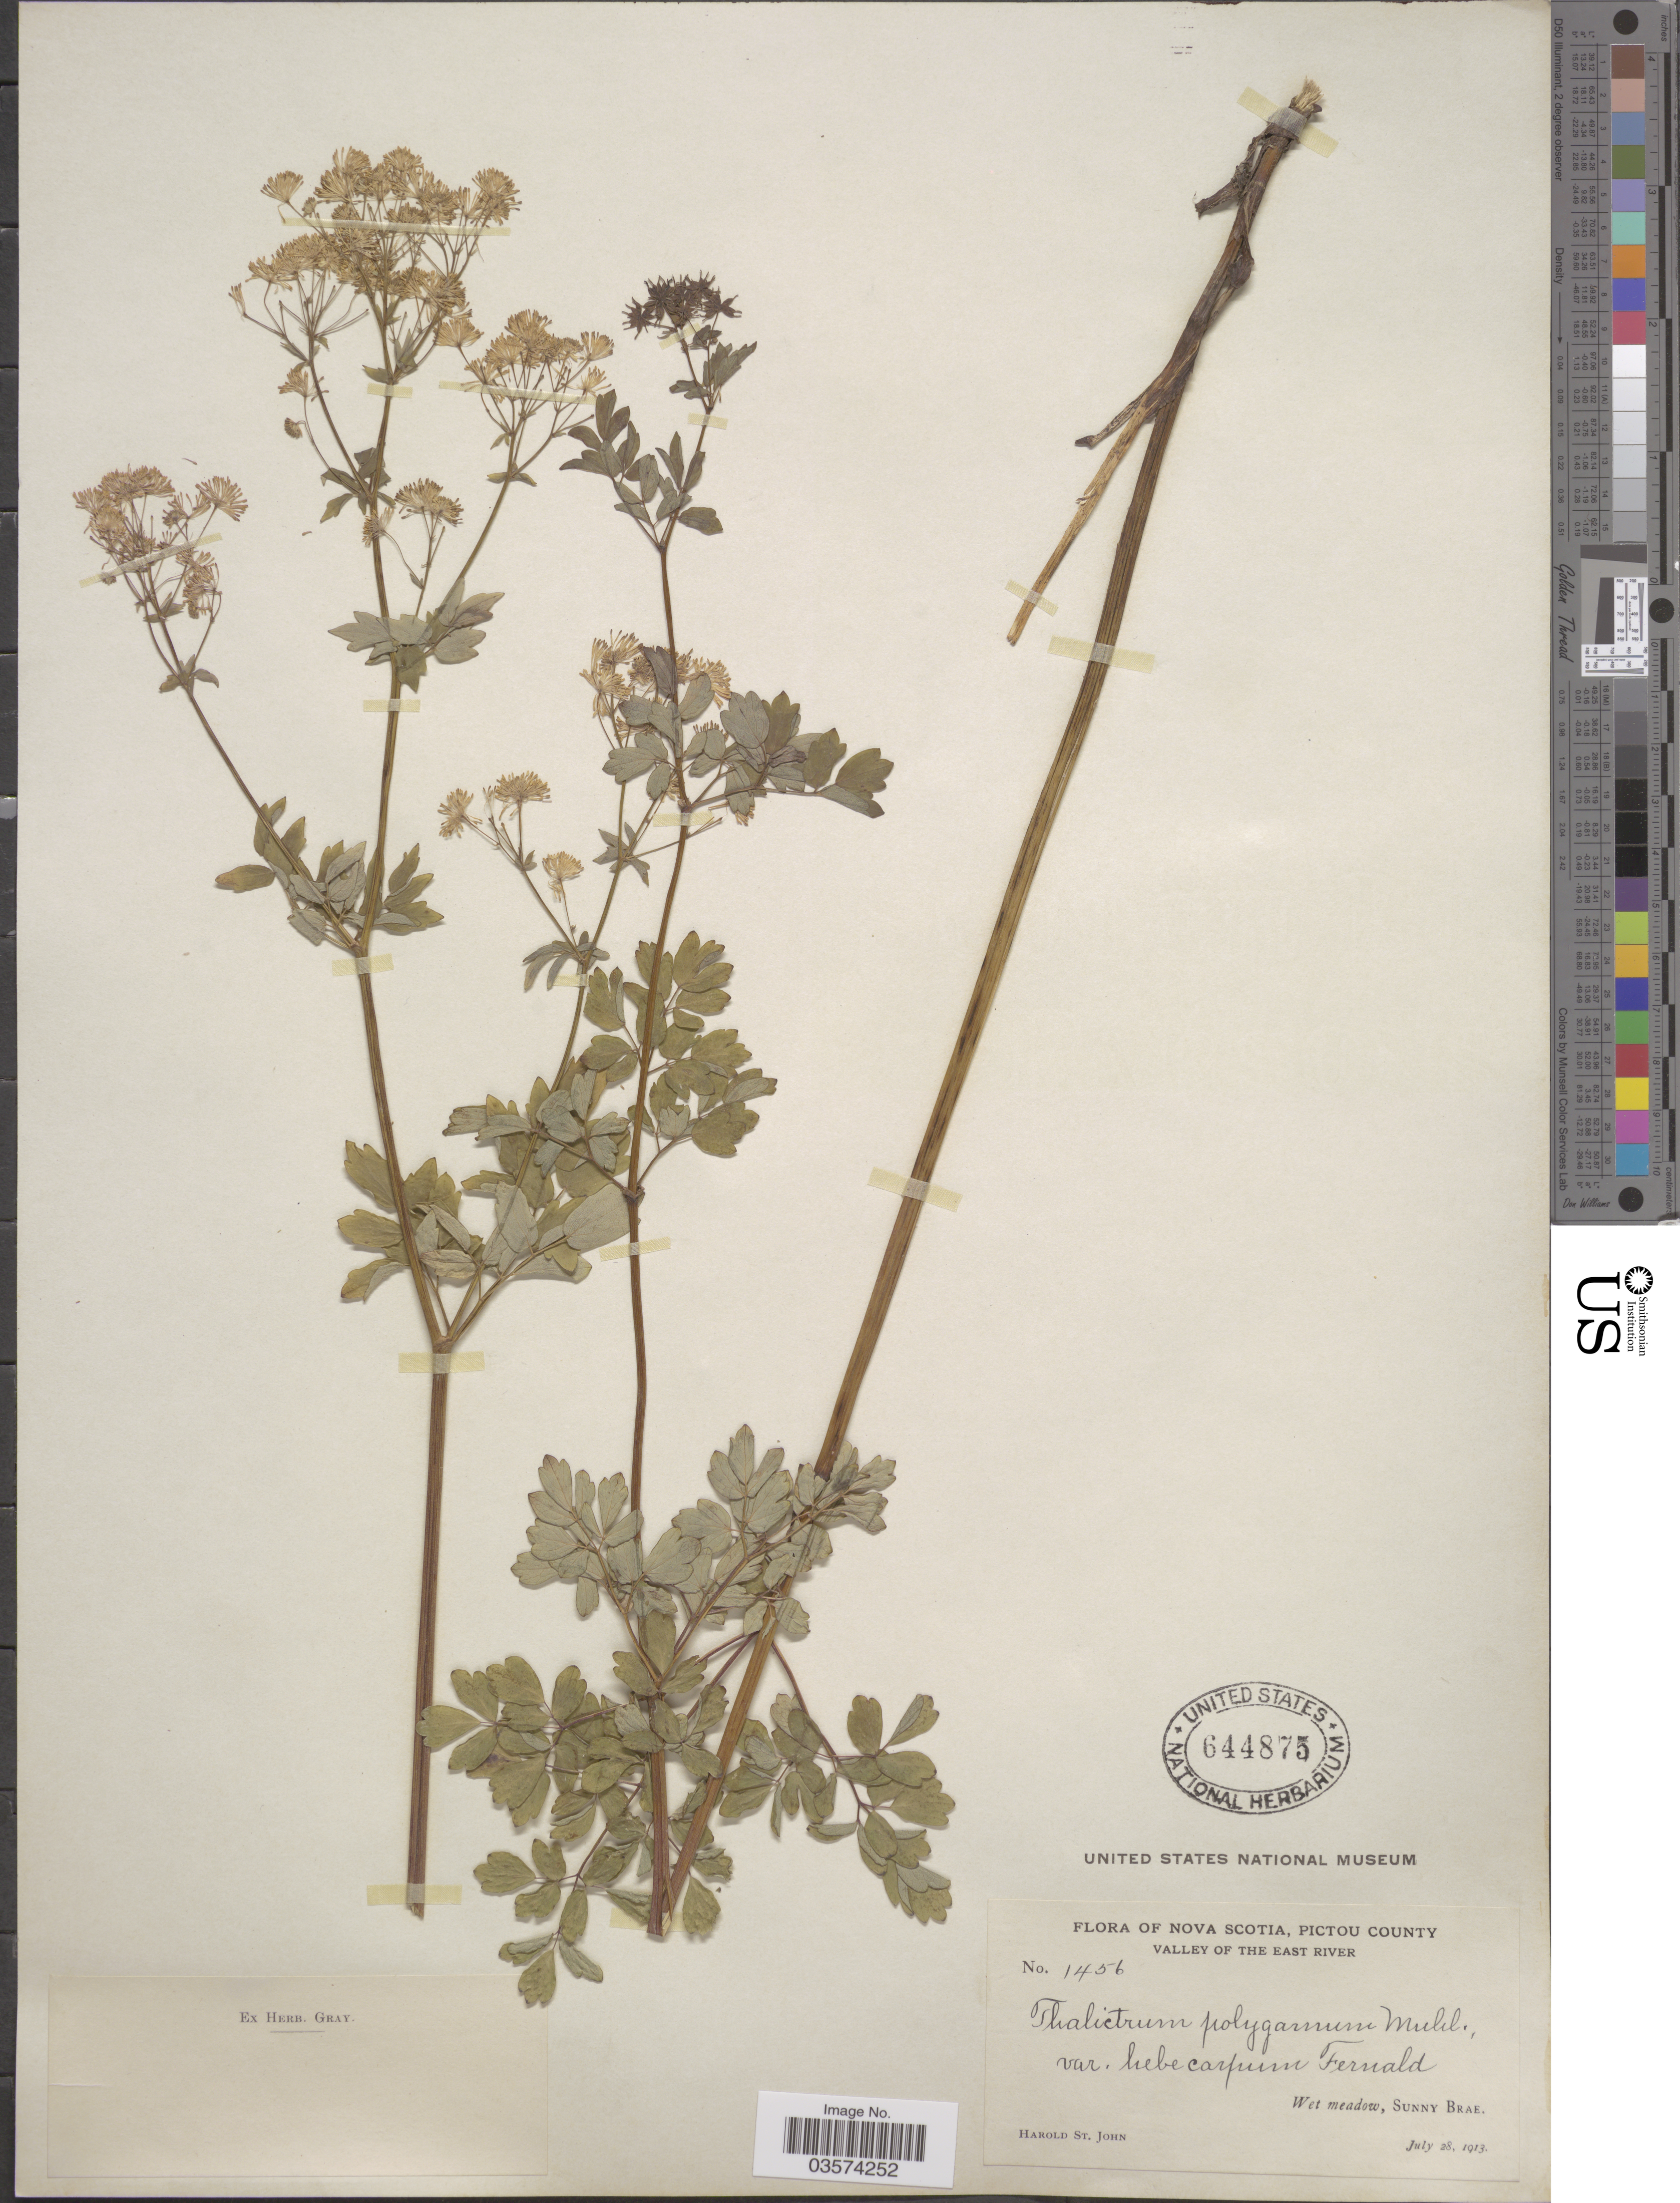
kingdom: Plantae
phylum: Tracheophyta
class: Magnoliopsida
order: Ranunculales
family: Ranunculaceae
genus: Thalictrum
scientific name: Thalictrum pubescens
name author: Pursh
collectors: H. St. John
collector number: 1456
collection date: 1913-07-28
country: Canada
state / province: Nova Scotia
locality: Pictou County. Valley of the East River. Sunny Brae.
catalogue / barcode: US 644875